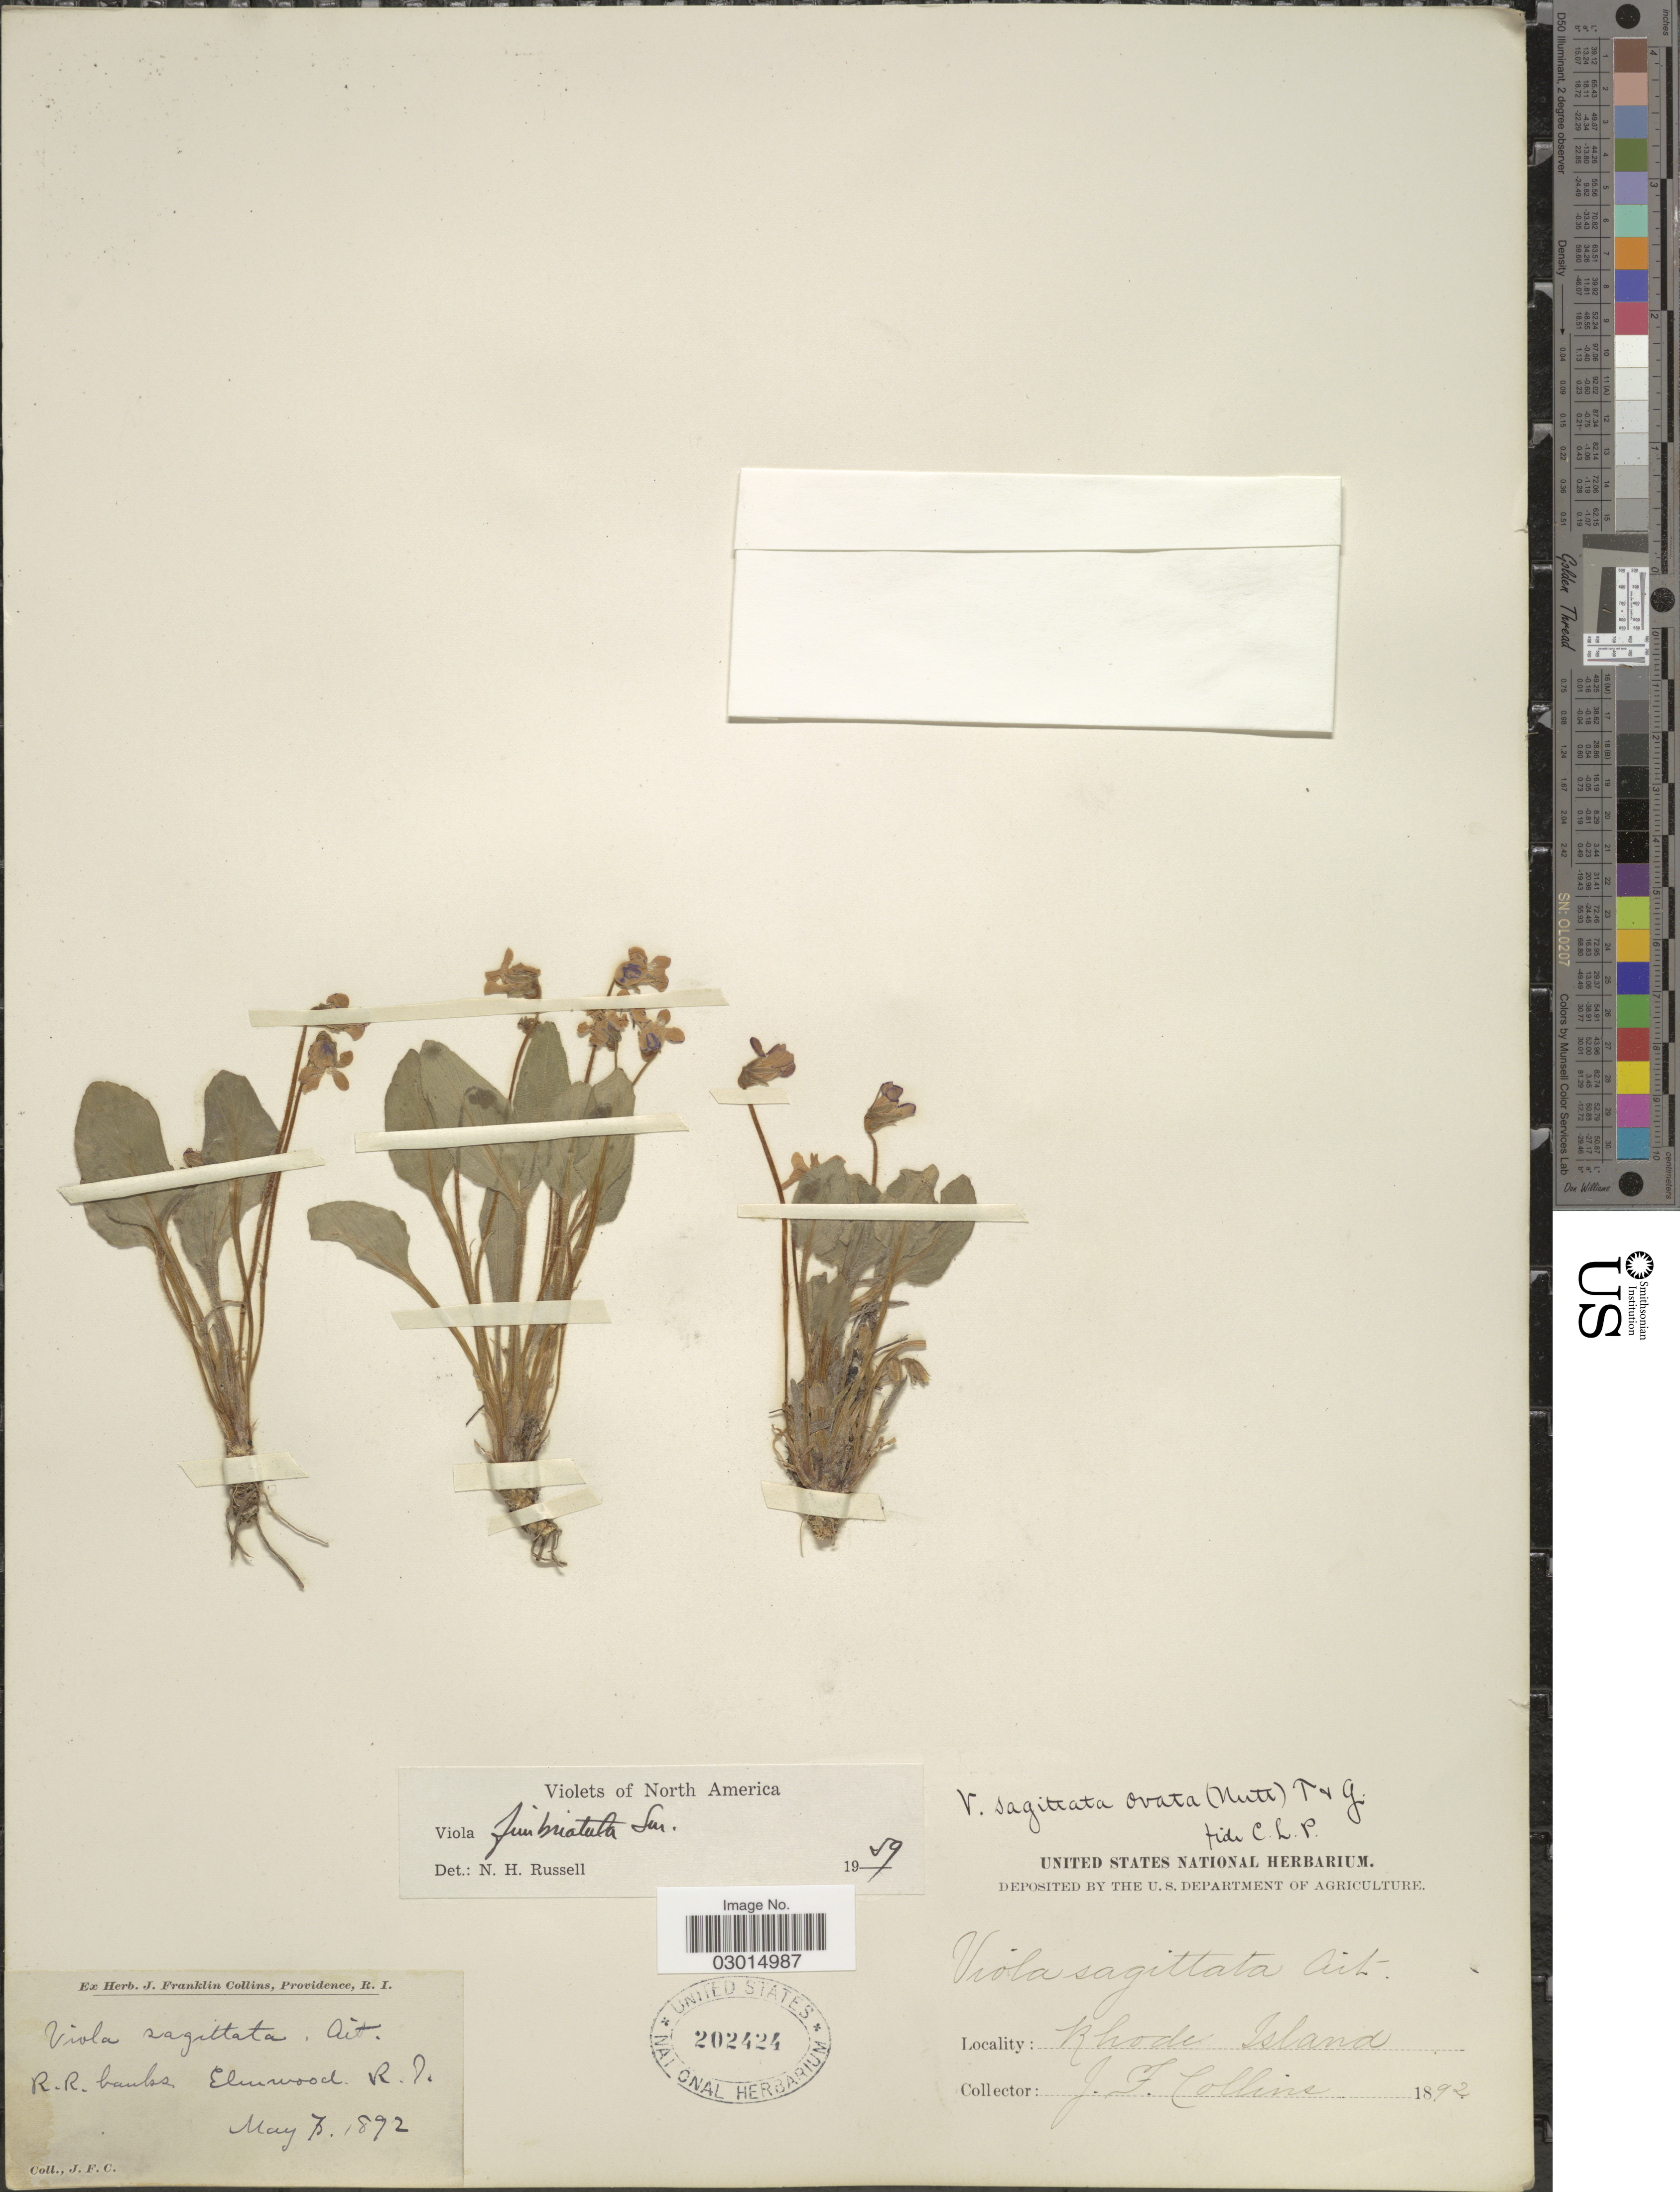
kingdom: Plantae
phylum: Tracheophyta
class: Magnoliopsida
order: Malpighiales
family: Violaceae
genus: Viola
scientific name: Viola fimbriatula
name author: Small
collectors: J. Collins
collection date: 1892-05-07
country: United States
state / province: Rhode Island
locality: R.R. banks. Elenwood. R.I.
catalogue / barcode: US 202424